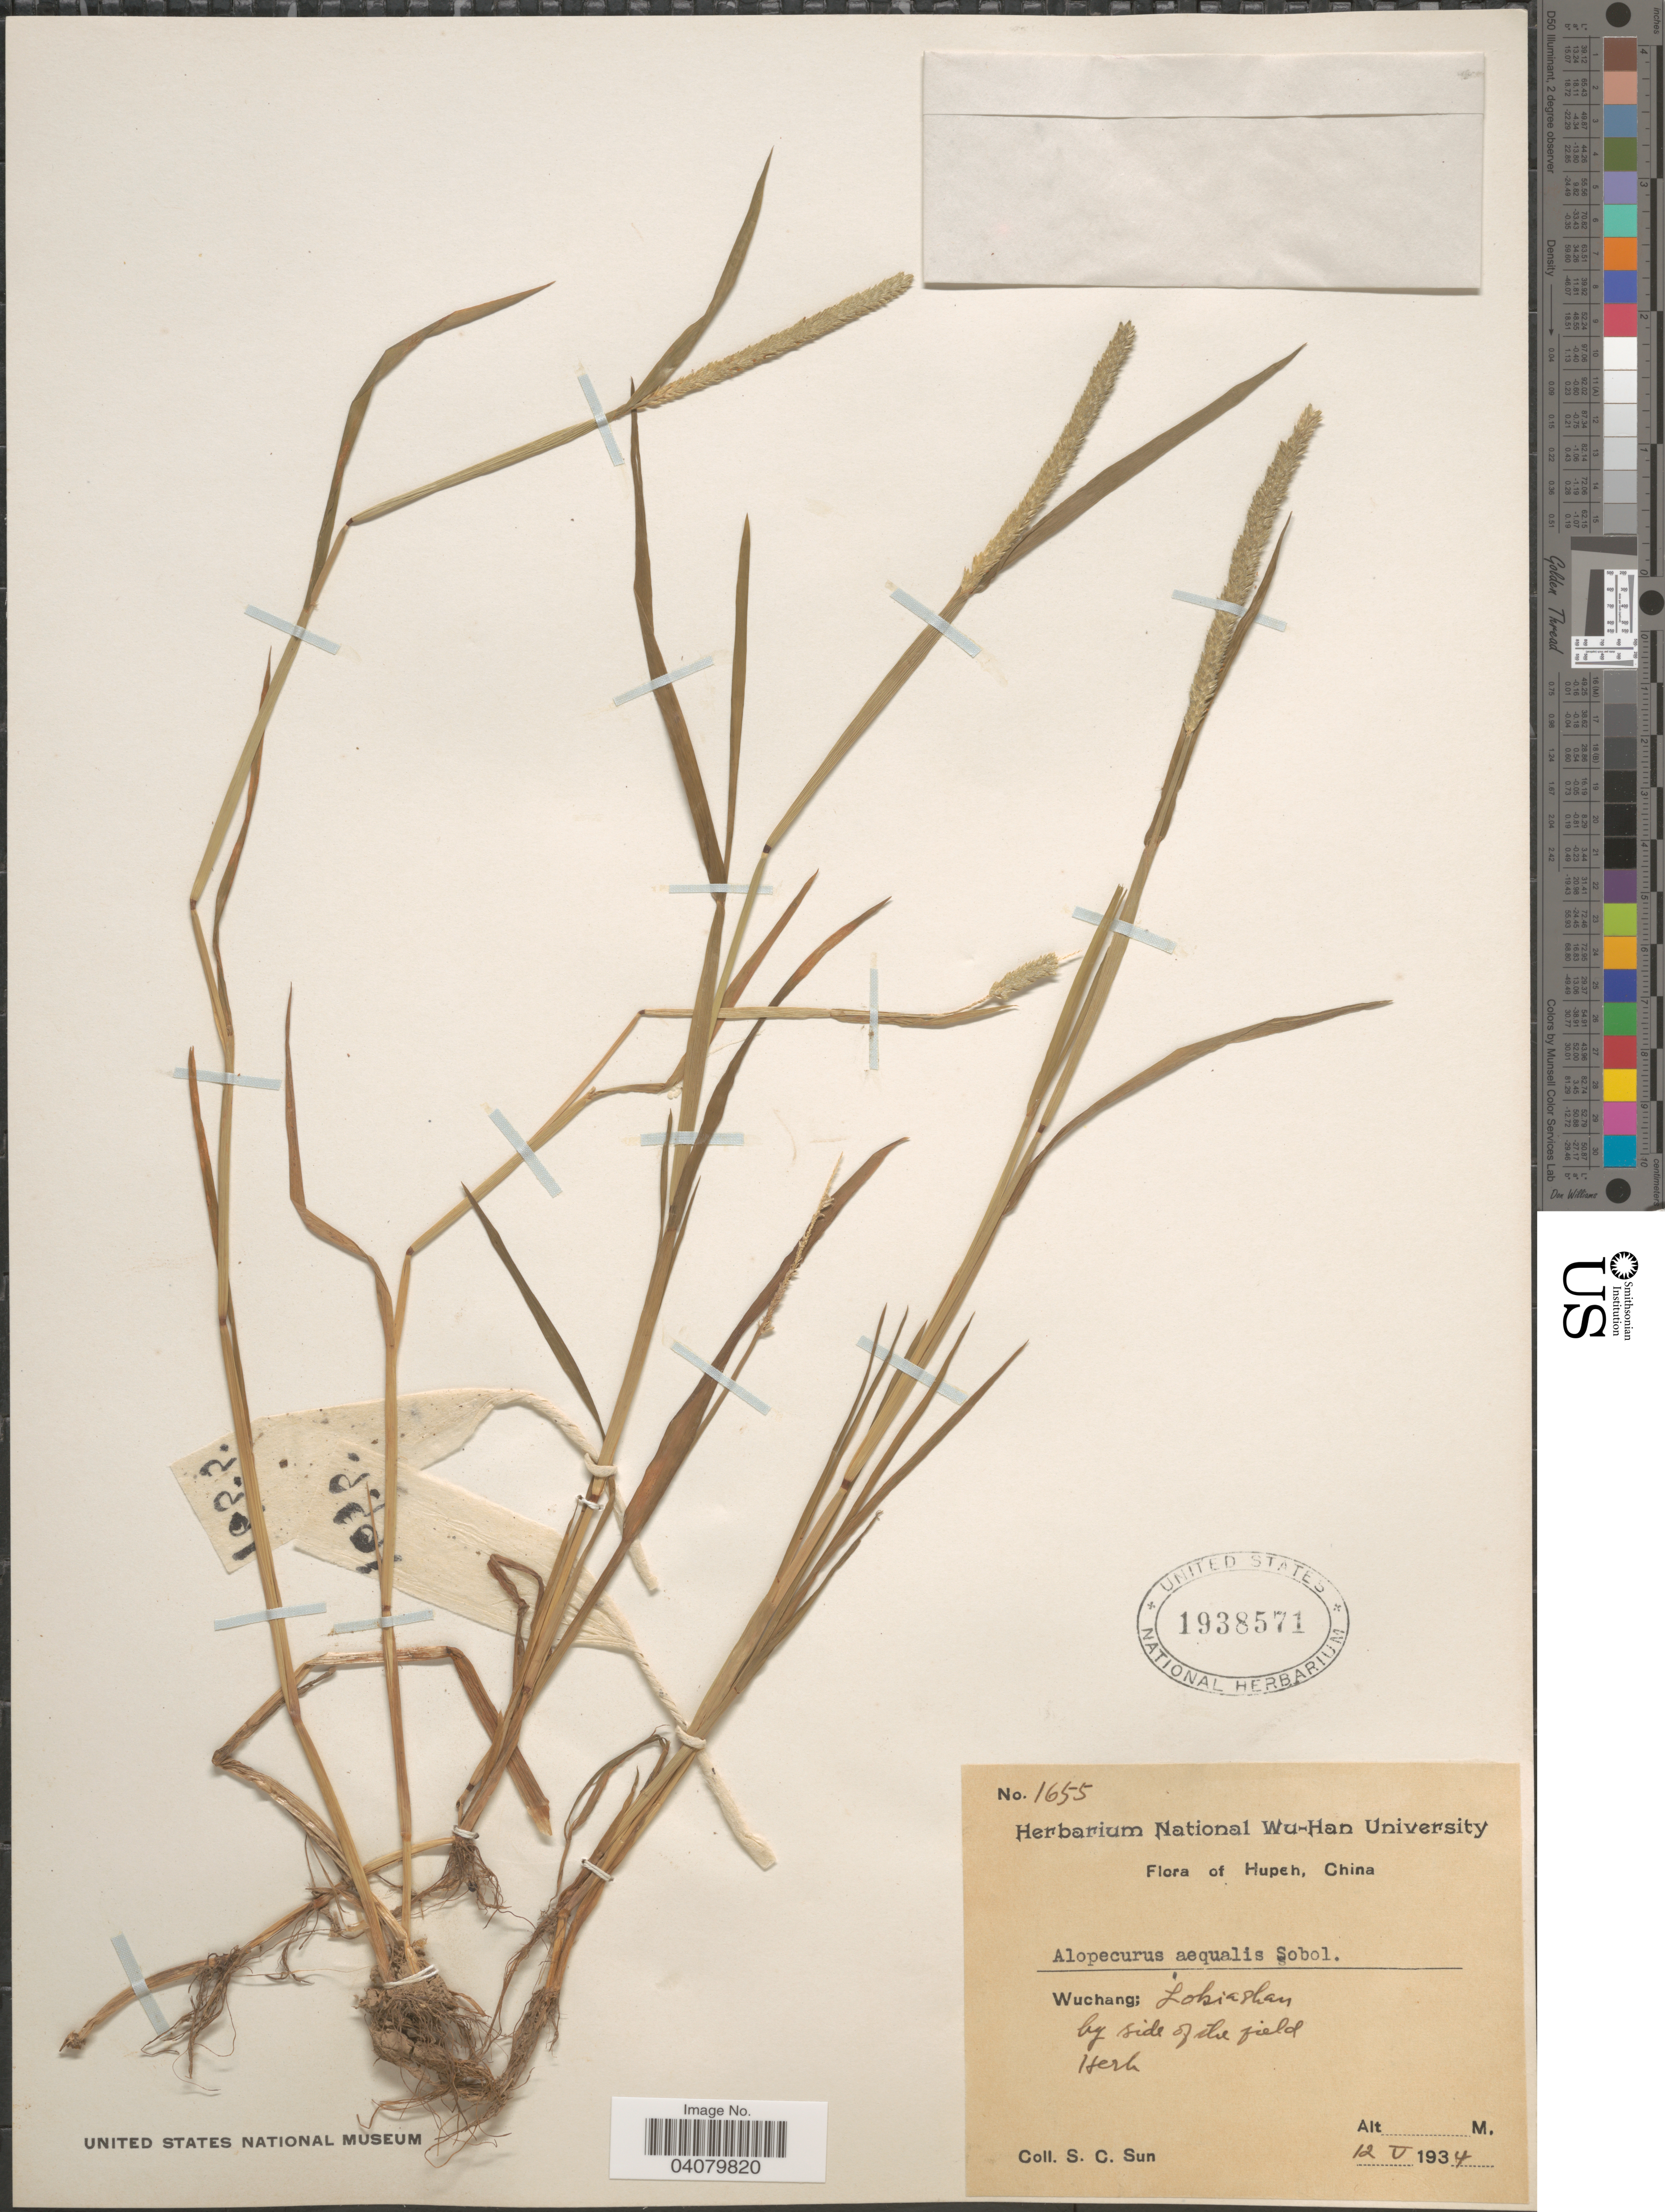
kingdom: Plantae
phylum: Tracheophyta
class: Liliopsida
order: Poales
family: Poaceae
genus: Alopecurus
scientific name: Alopecurus aequalis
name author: Sobol.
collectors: S. C. Sun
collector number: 1655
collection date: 1934-05-12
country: China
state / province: Hubei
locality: Hupeh. Wuchang: Lokiashan by side of the field.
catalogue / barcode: US 1938571